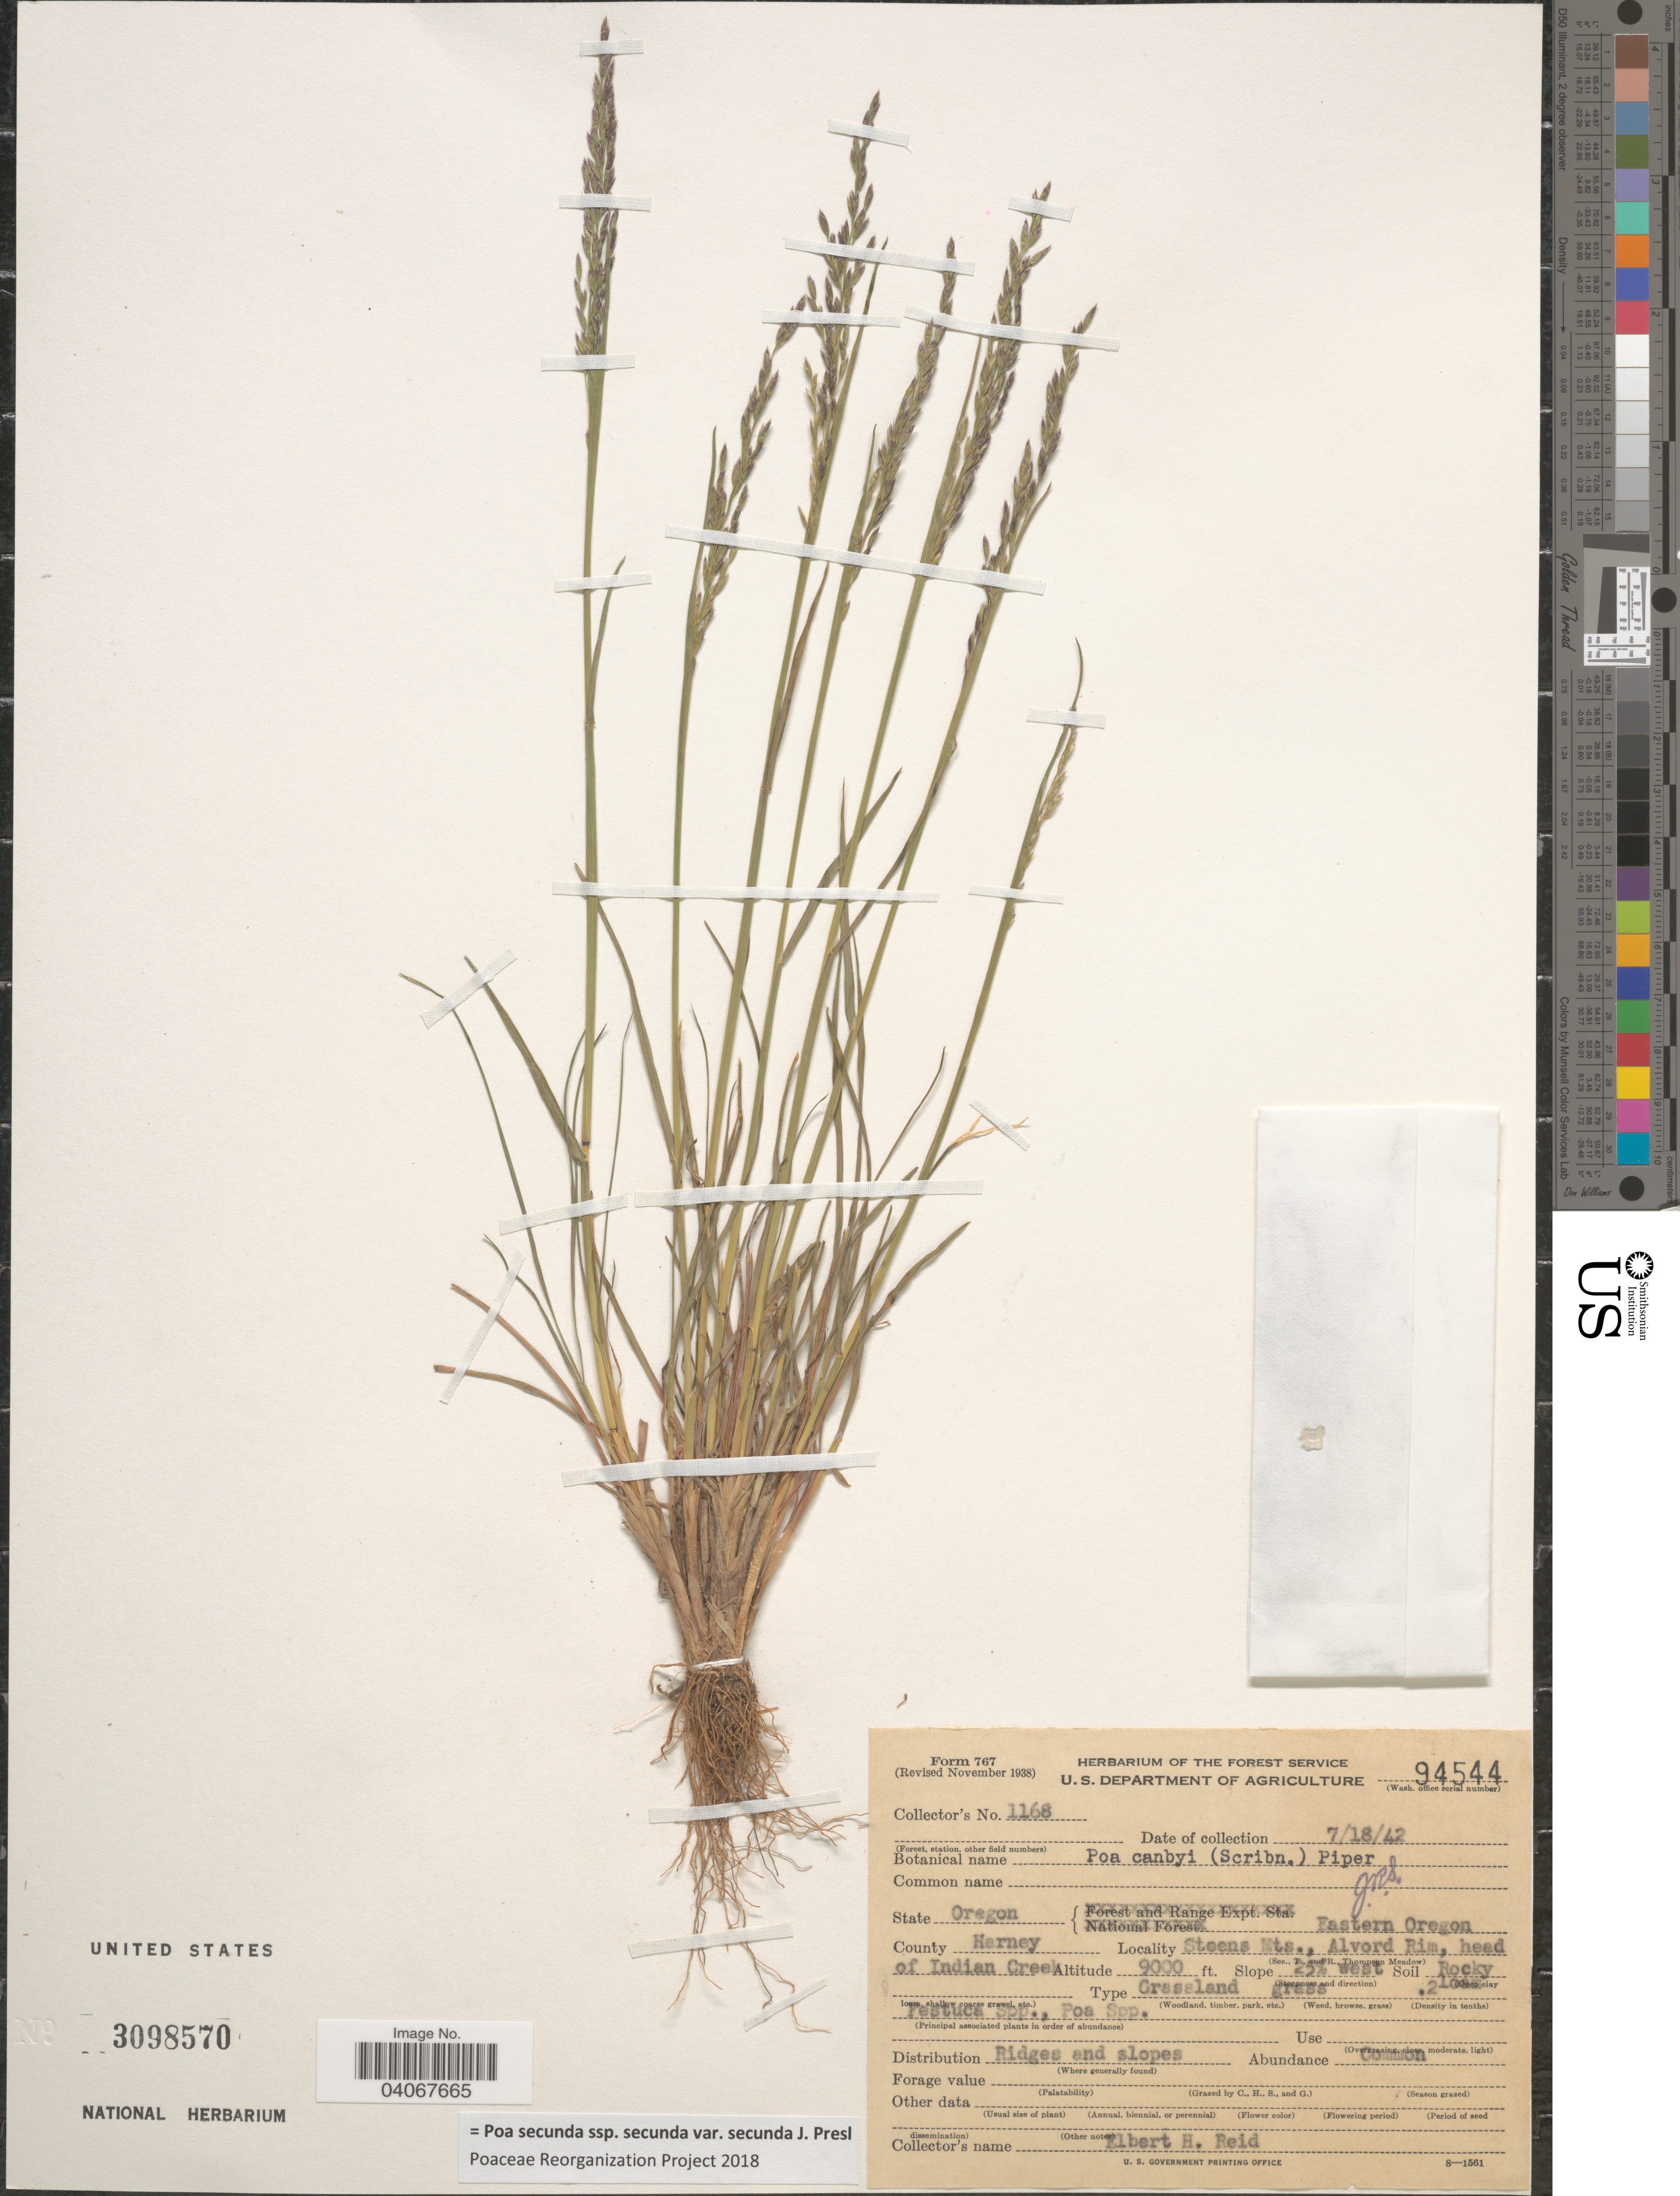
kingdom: Plantae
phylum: Tracheophyta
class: Liliopsida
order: Poales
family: Poaceae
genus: Poa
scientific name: Poa secunda subsp. secunda var. secunda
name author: J. Presl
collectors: E. Reid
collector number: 1168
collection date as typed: Transcribed d/m/y: 18/7/42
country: United States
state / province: Oregon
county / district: Harney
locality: Eastern Oregon. County Harney. Steens Mts., Alvord Rim, head of Indian Creek.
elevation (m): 2743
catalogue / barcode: US 3098570